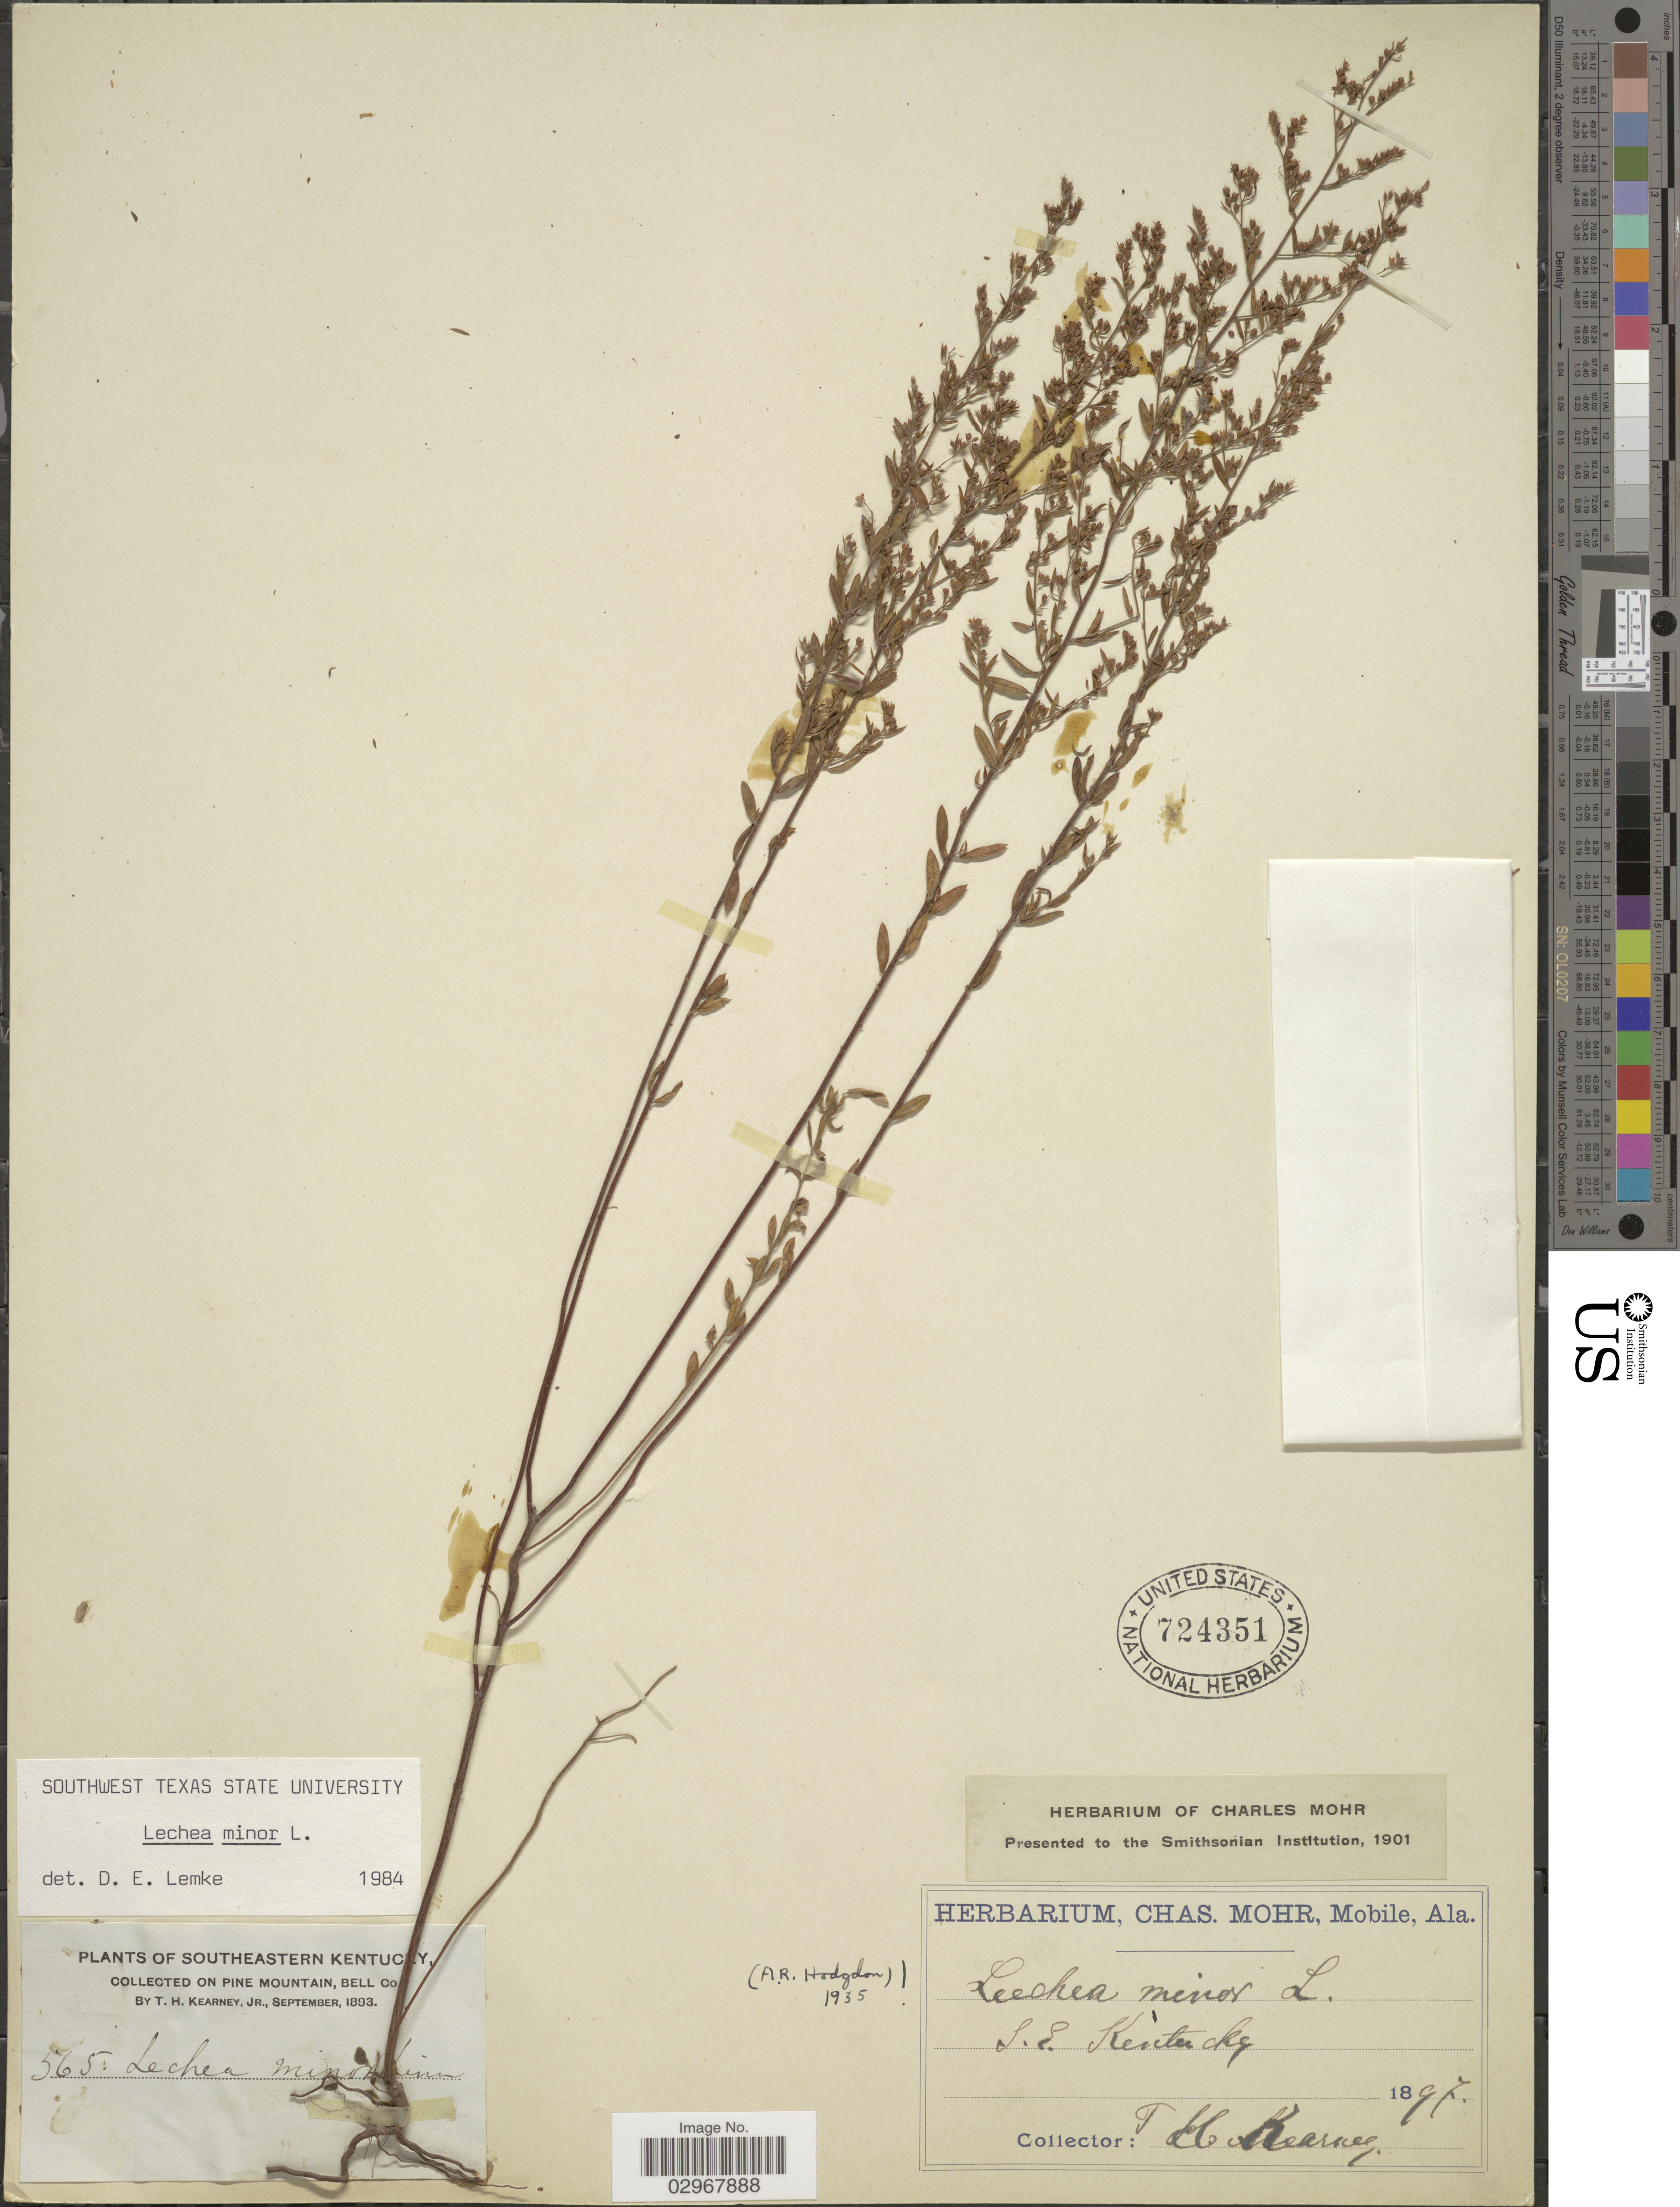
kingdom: Plantae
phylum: Tracheophyta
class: Magnoliopsida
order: Malvales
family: Cistaceae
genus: Lechea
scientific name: Lechea minor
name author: L.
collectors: T. H. Kearney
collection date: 1897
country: United States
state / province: Kentucky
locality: S.E. Kentucky.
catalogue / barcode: US 724351